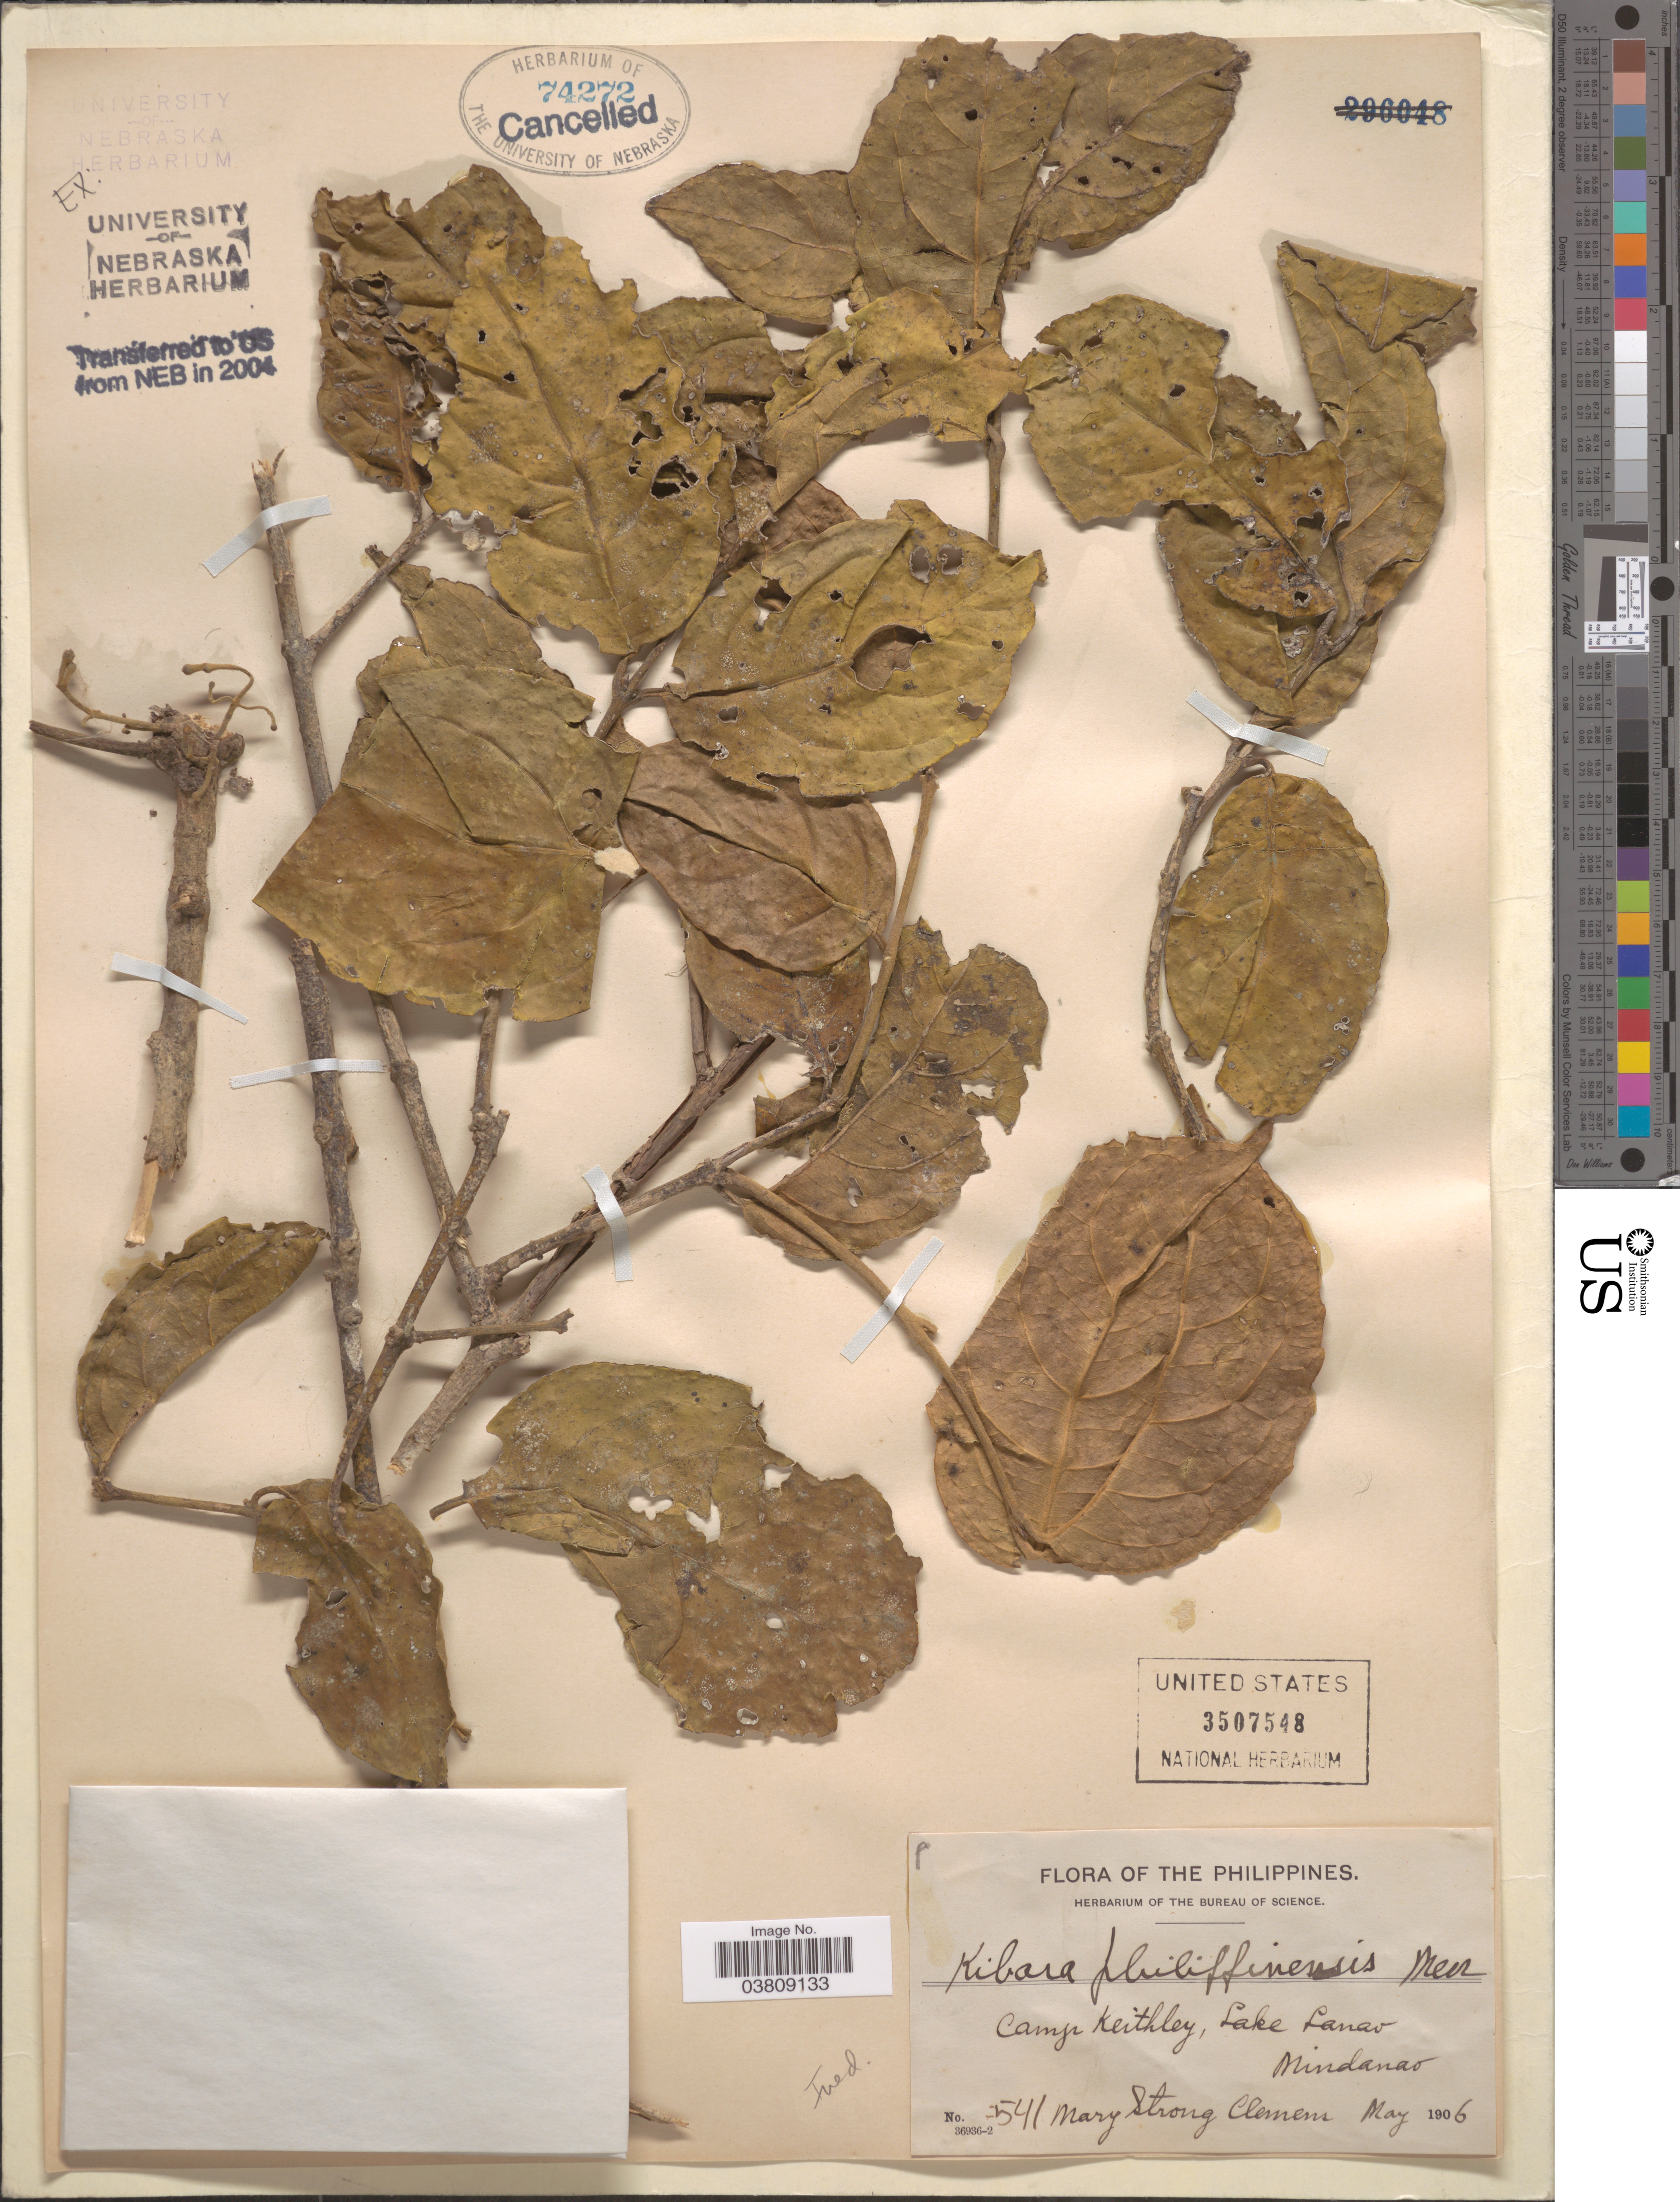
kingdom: Plantae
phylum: Tracheophyta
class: Magnoliopsida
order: Laurales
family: Monimiaceae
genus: Kibara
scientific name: Kibara sp.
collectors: M. S. Clemens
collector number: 541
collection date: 1906-05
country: Philippines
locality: Camp Keithley, Lake Lanao, Mindanao.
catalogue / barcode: US 3507548